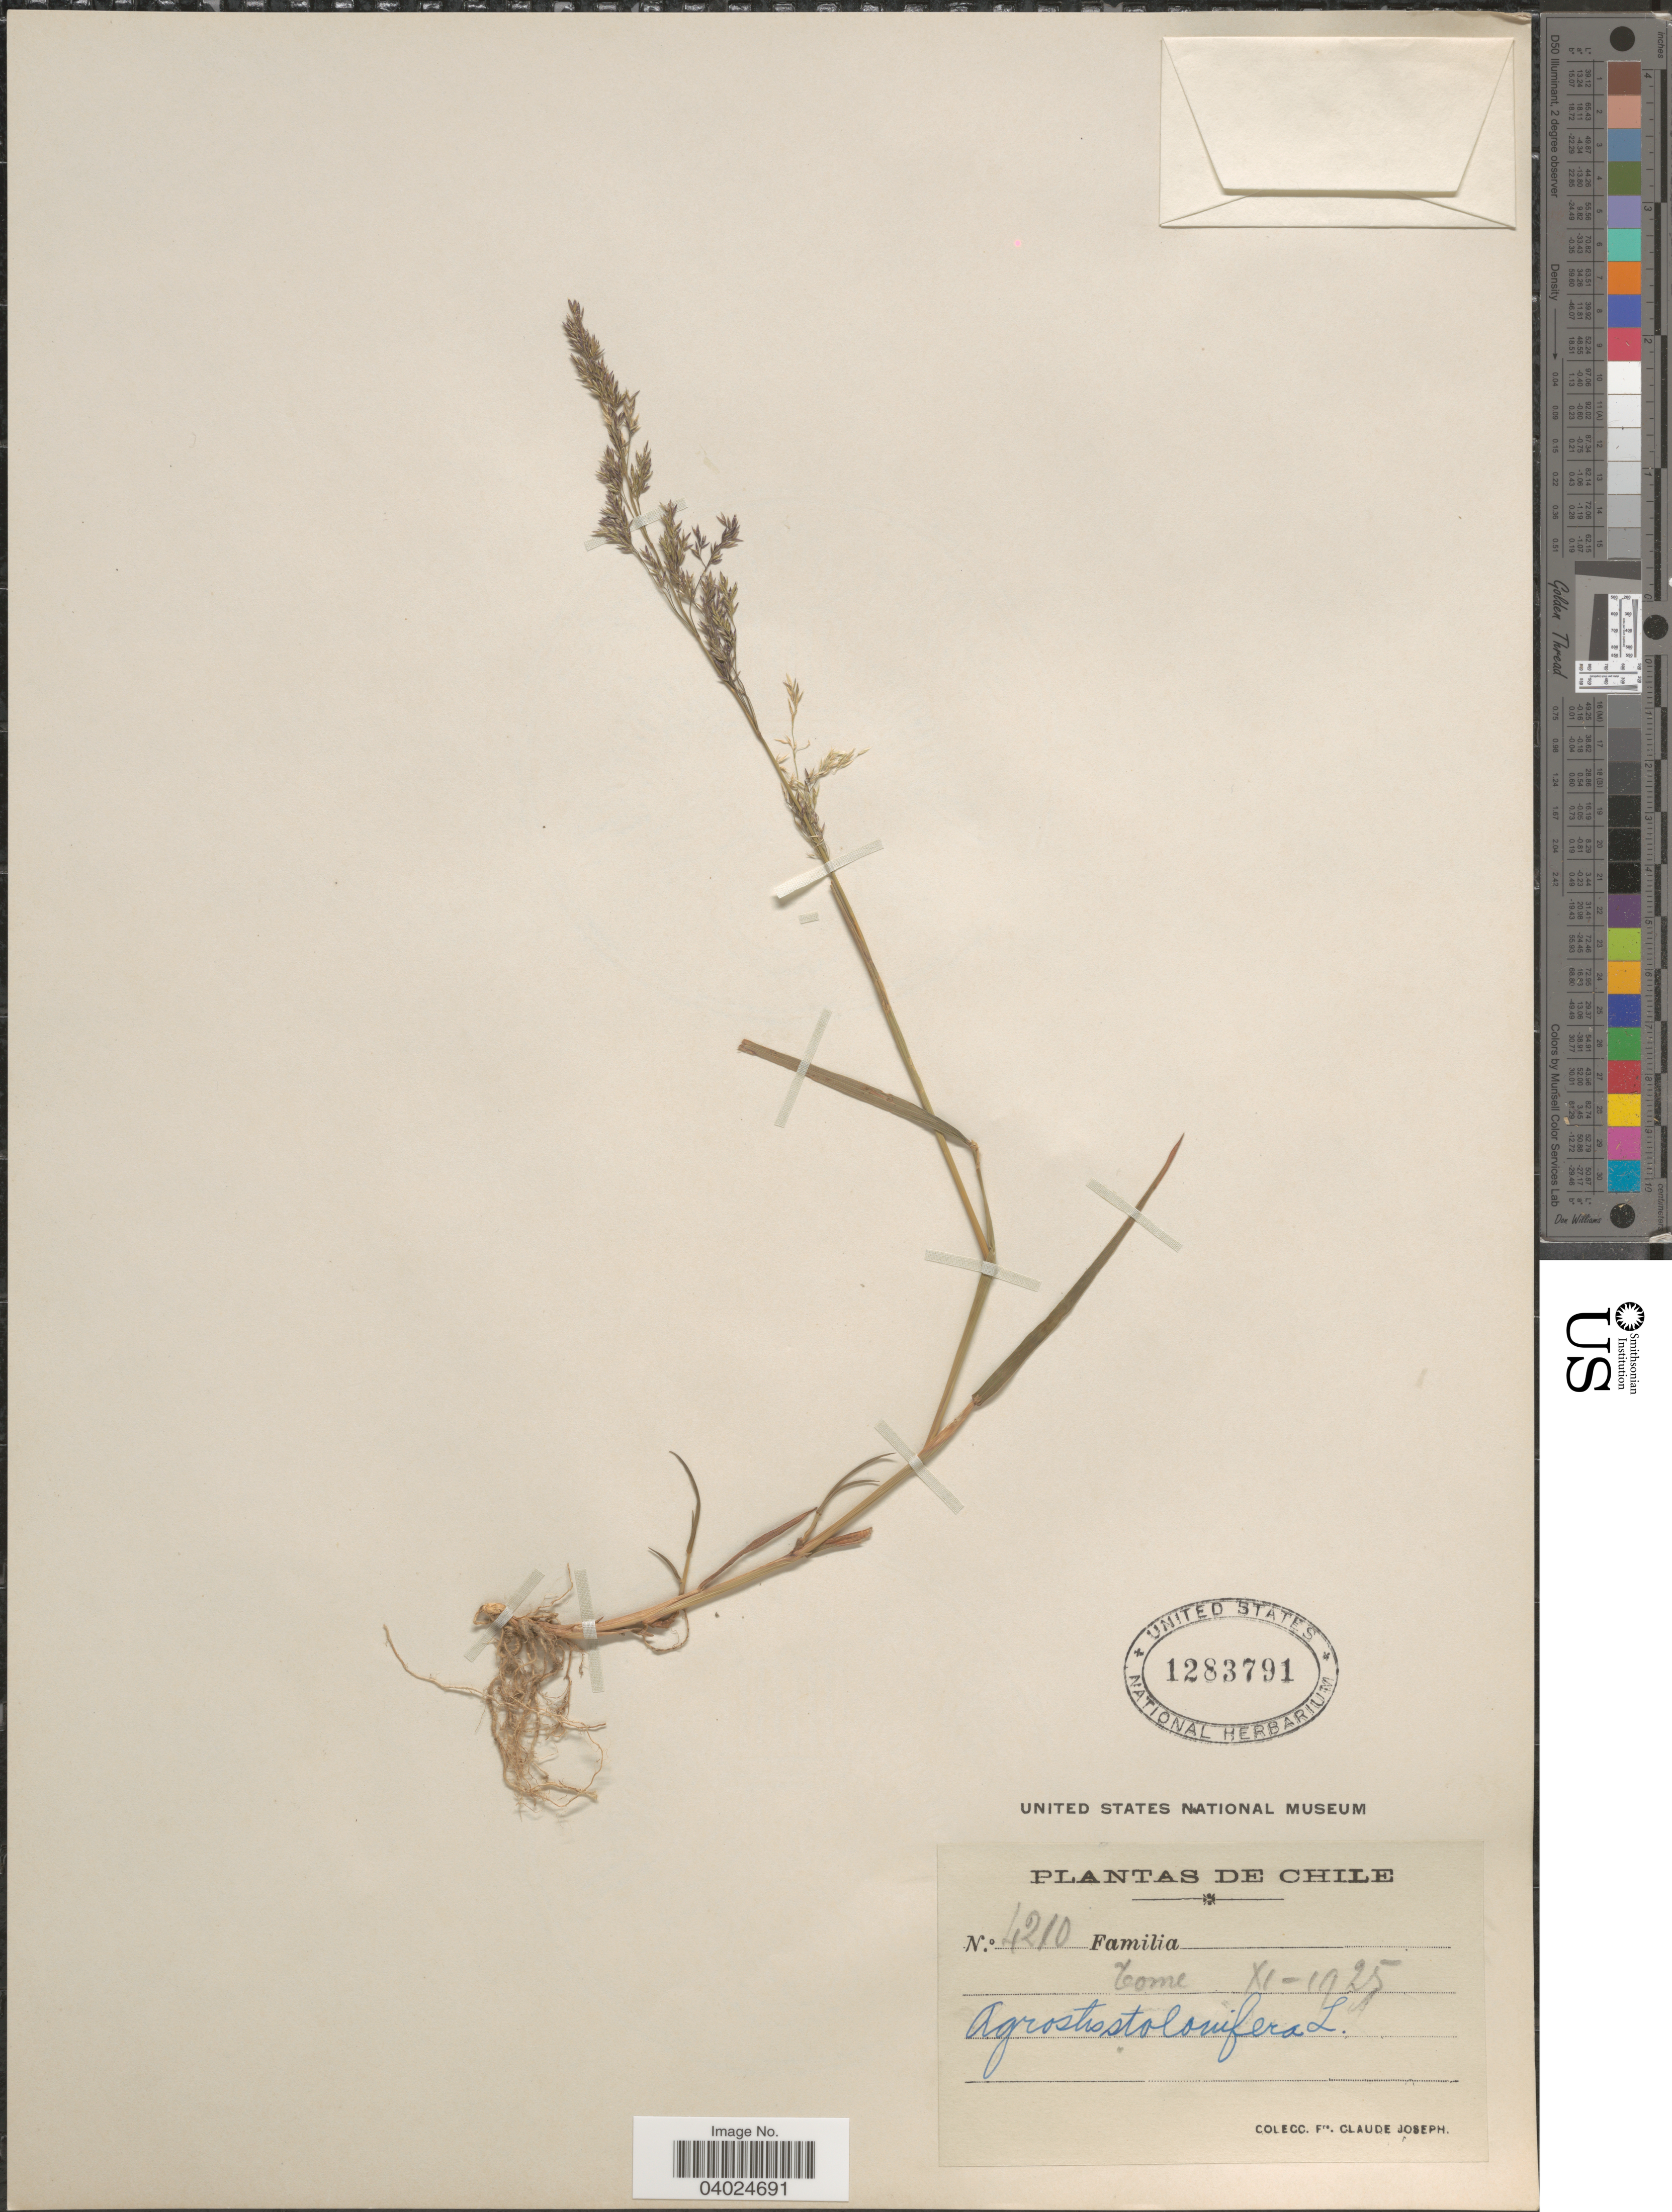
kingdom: Plantae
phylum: Tracheophyta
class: Liliopsida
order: Poales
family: Poaceae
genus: Agrostis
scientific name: Agrostis stolonifera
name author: L.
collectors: Bro. Claude-Joseph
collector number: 4210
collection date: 1925-11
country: Chile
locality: Tome.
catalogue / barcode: US 1283791